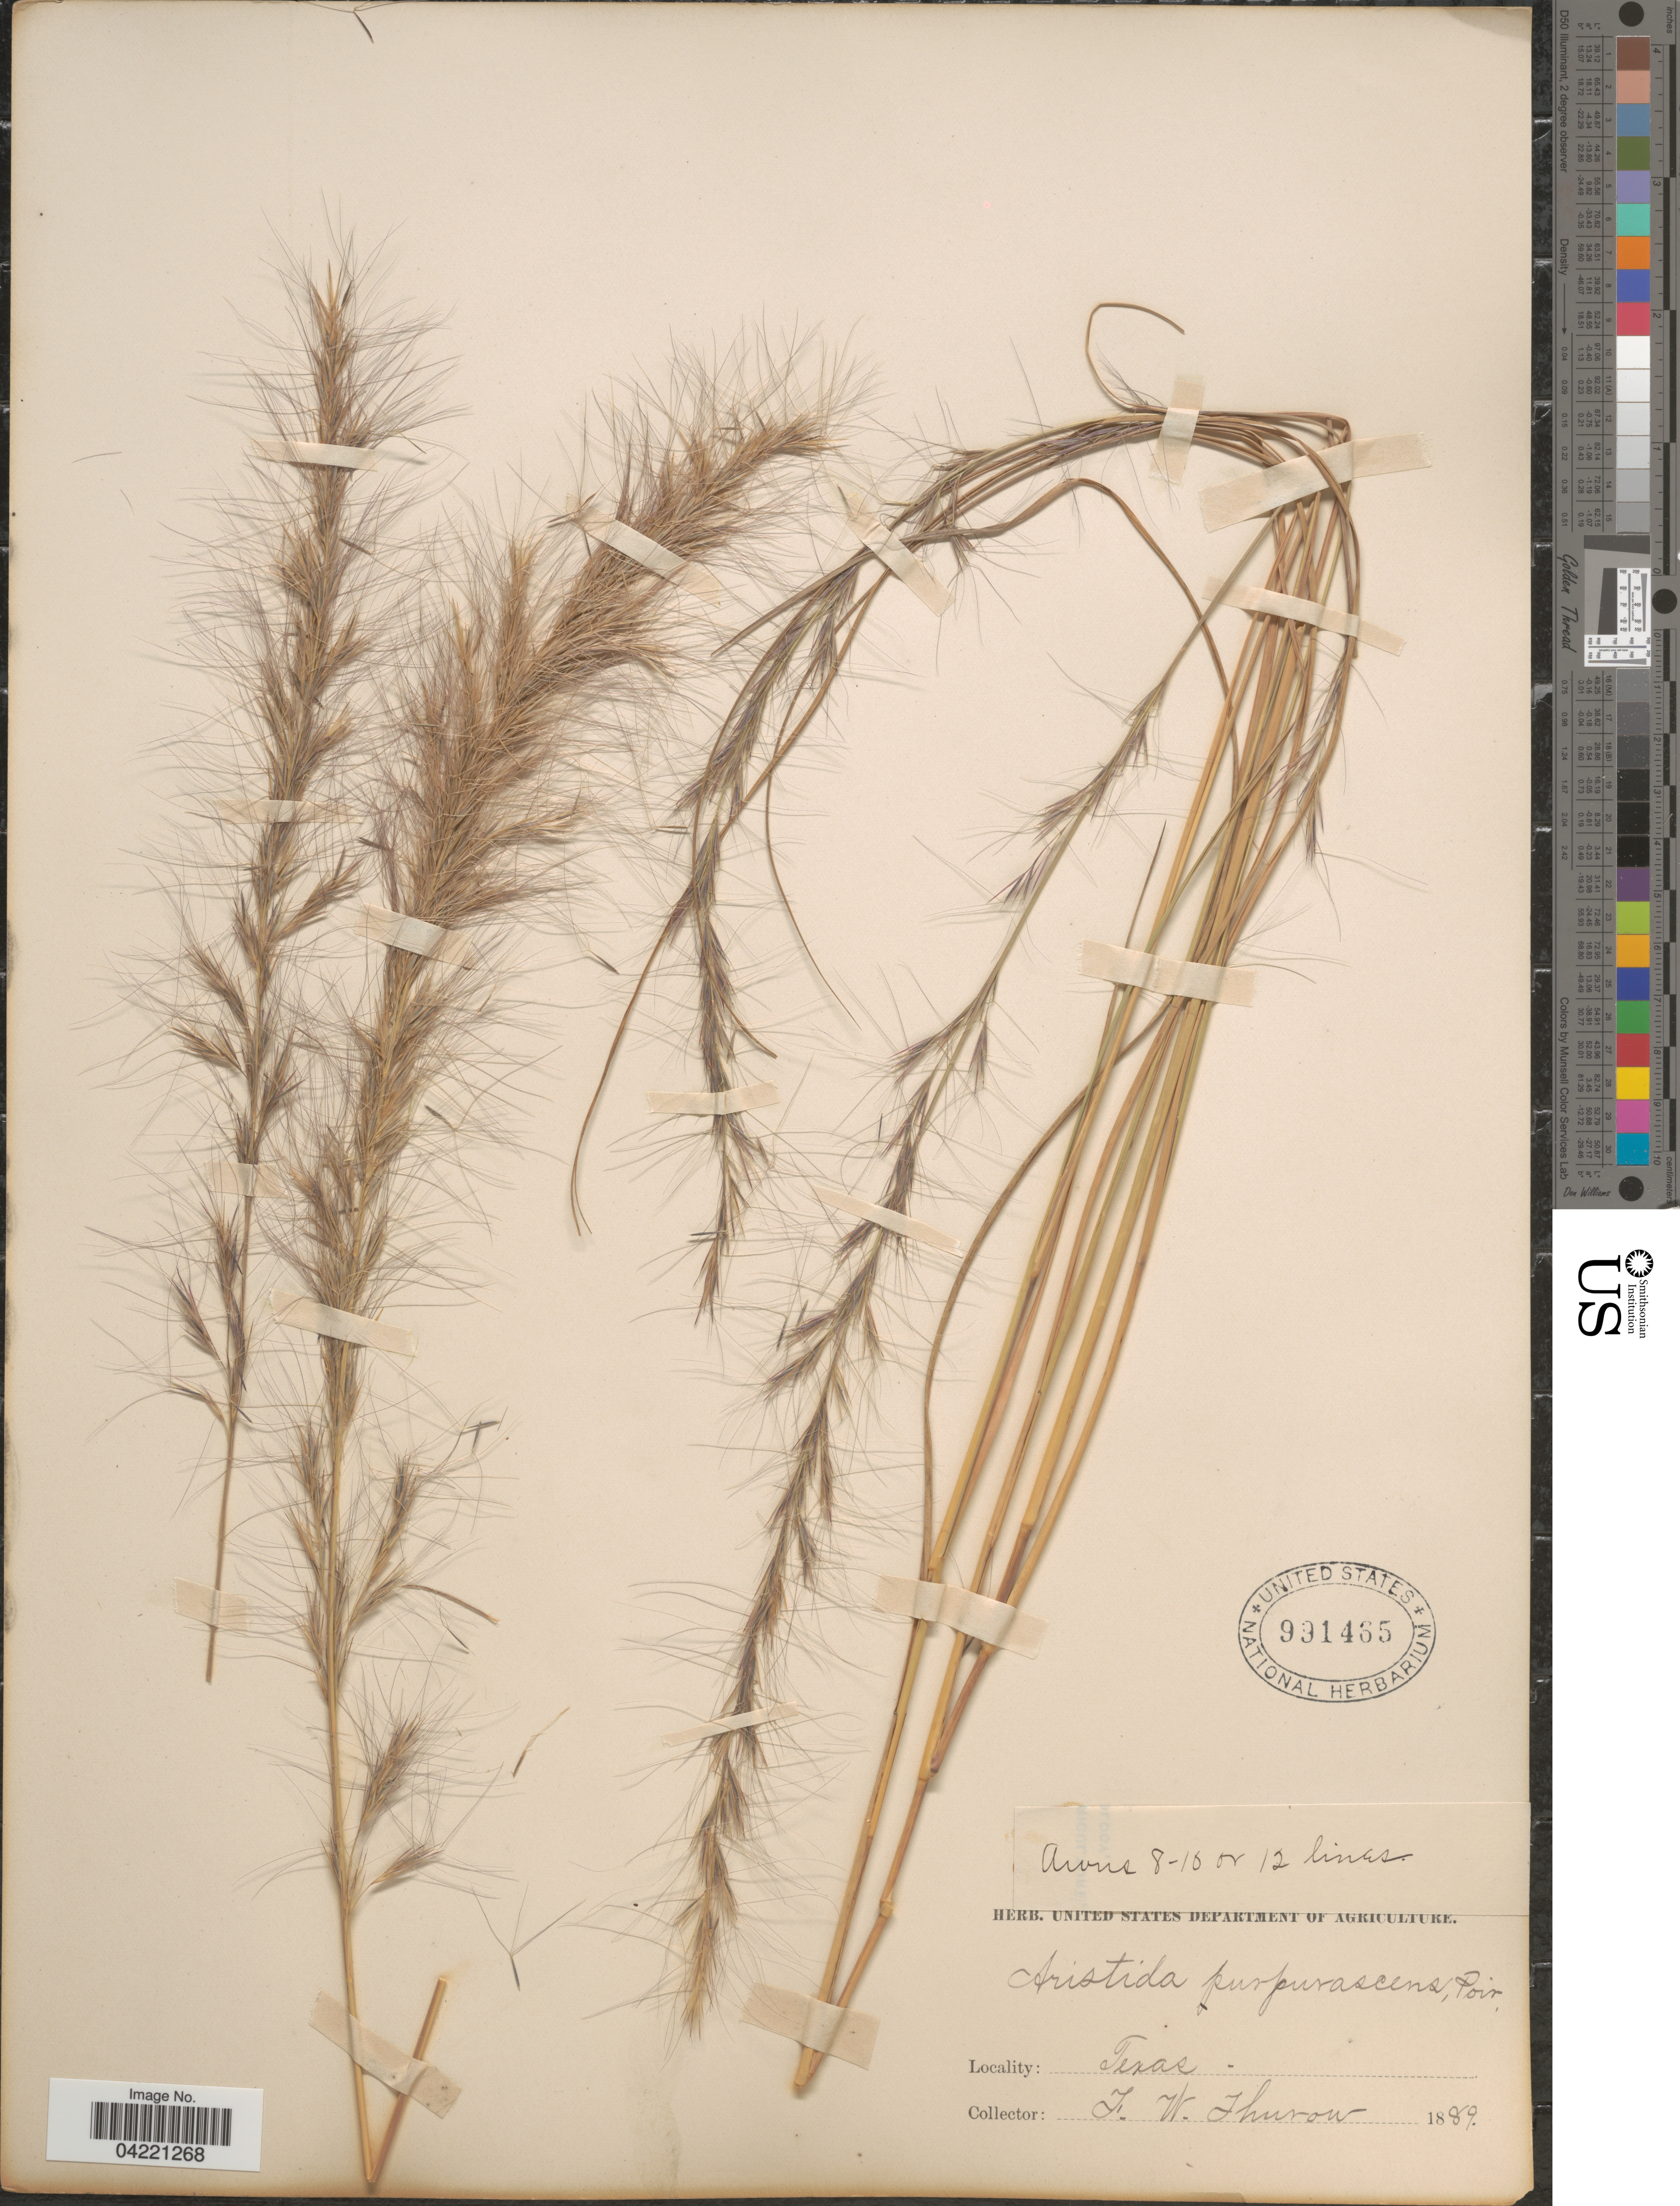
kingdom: Plantae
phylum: Tracheophyta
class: Liliopsida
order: Poales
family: Poaceae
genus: Aristida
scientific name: Aristida purpurascens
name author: Poir.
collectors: F. W. Thurow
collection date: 1888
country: United States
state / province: Texas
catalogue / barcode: US 991465